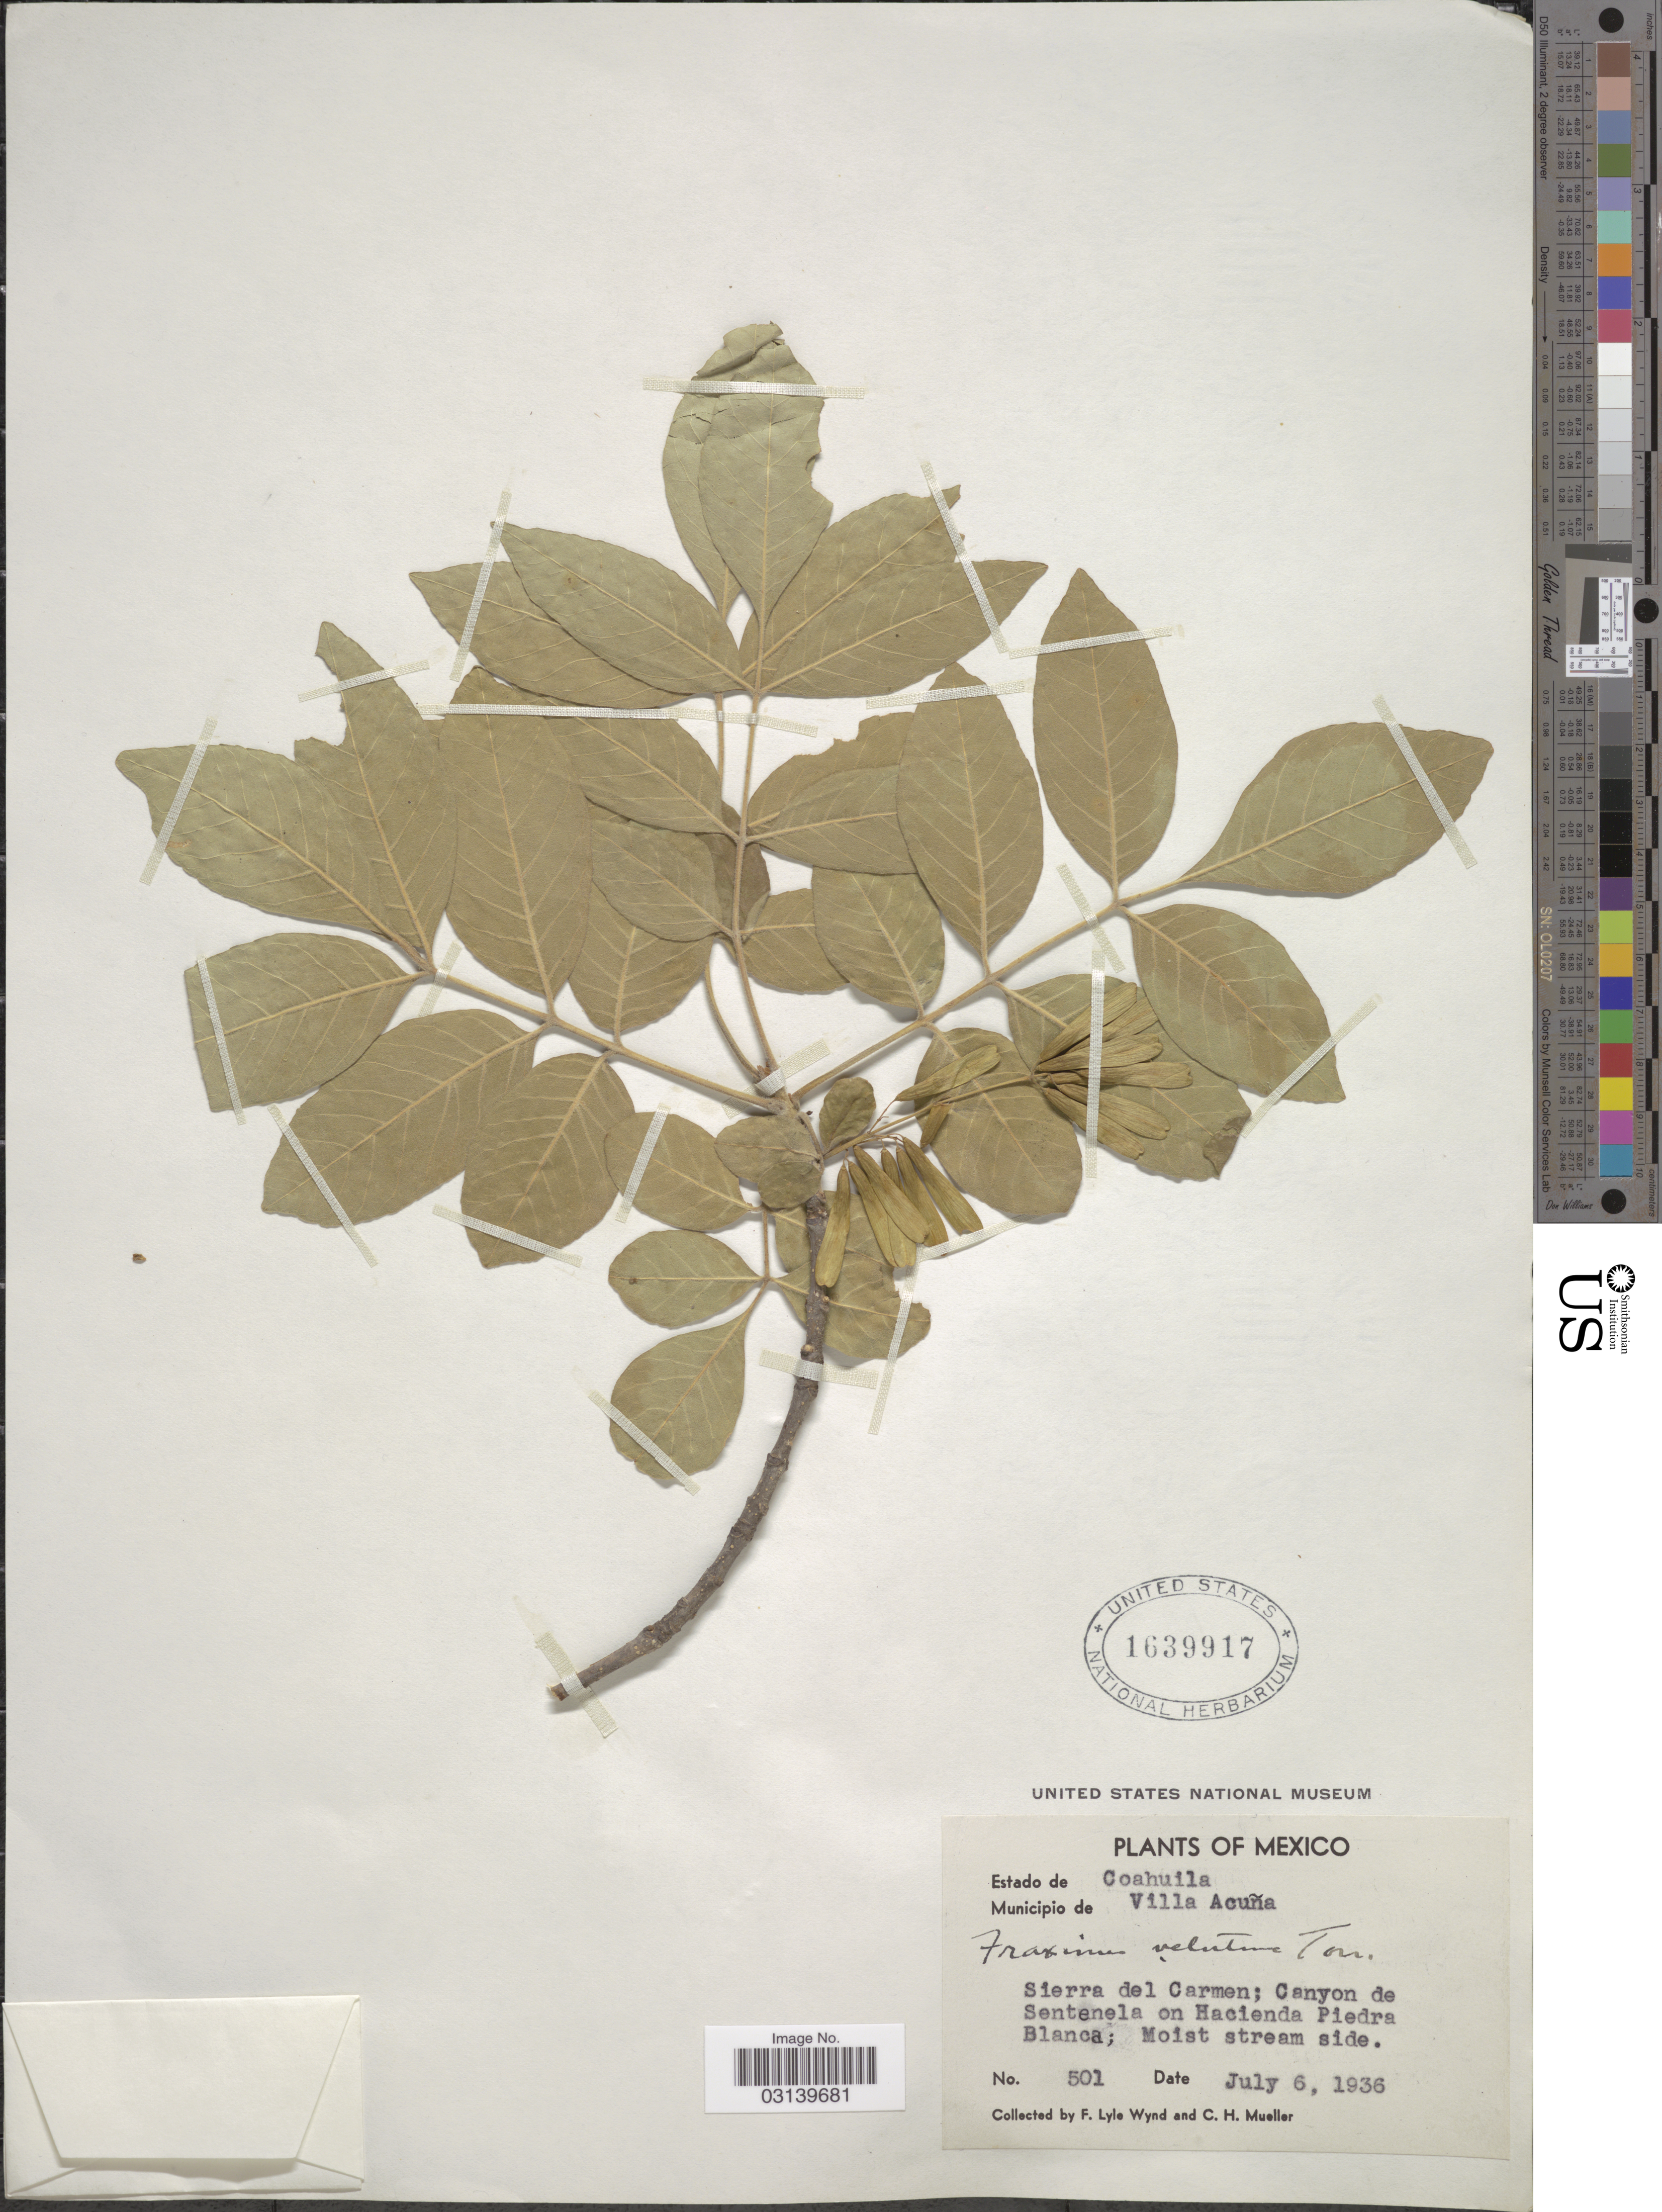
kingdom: Plantae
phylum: Tracheophyta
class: Magnoliopsida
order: Lamiales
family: Oleaceae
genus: Fraxinus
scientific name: Fraxinus velutina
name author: Torr.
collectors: F. L. Wynd & C. H. Mueller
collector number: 501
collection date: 1936-07-06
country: Mexico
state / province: Coahuila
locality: Municipio de Villa Acuña. Sierra del Carmen; Canyon de Sentenela on Hacienda Piedra Blanca.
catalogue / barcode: US 1639917